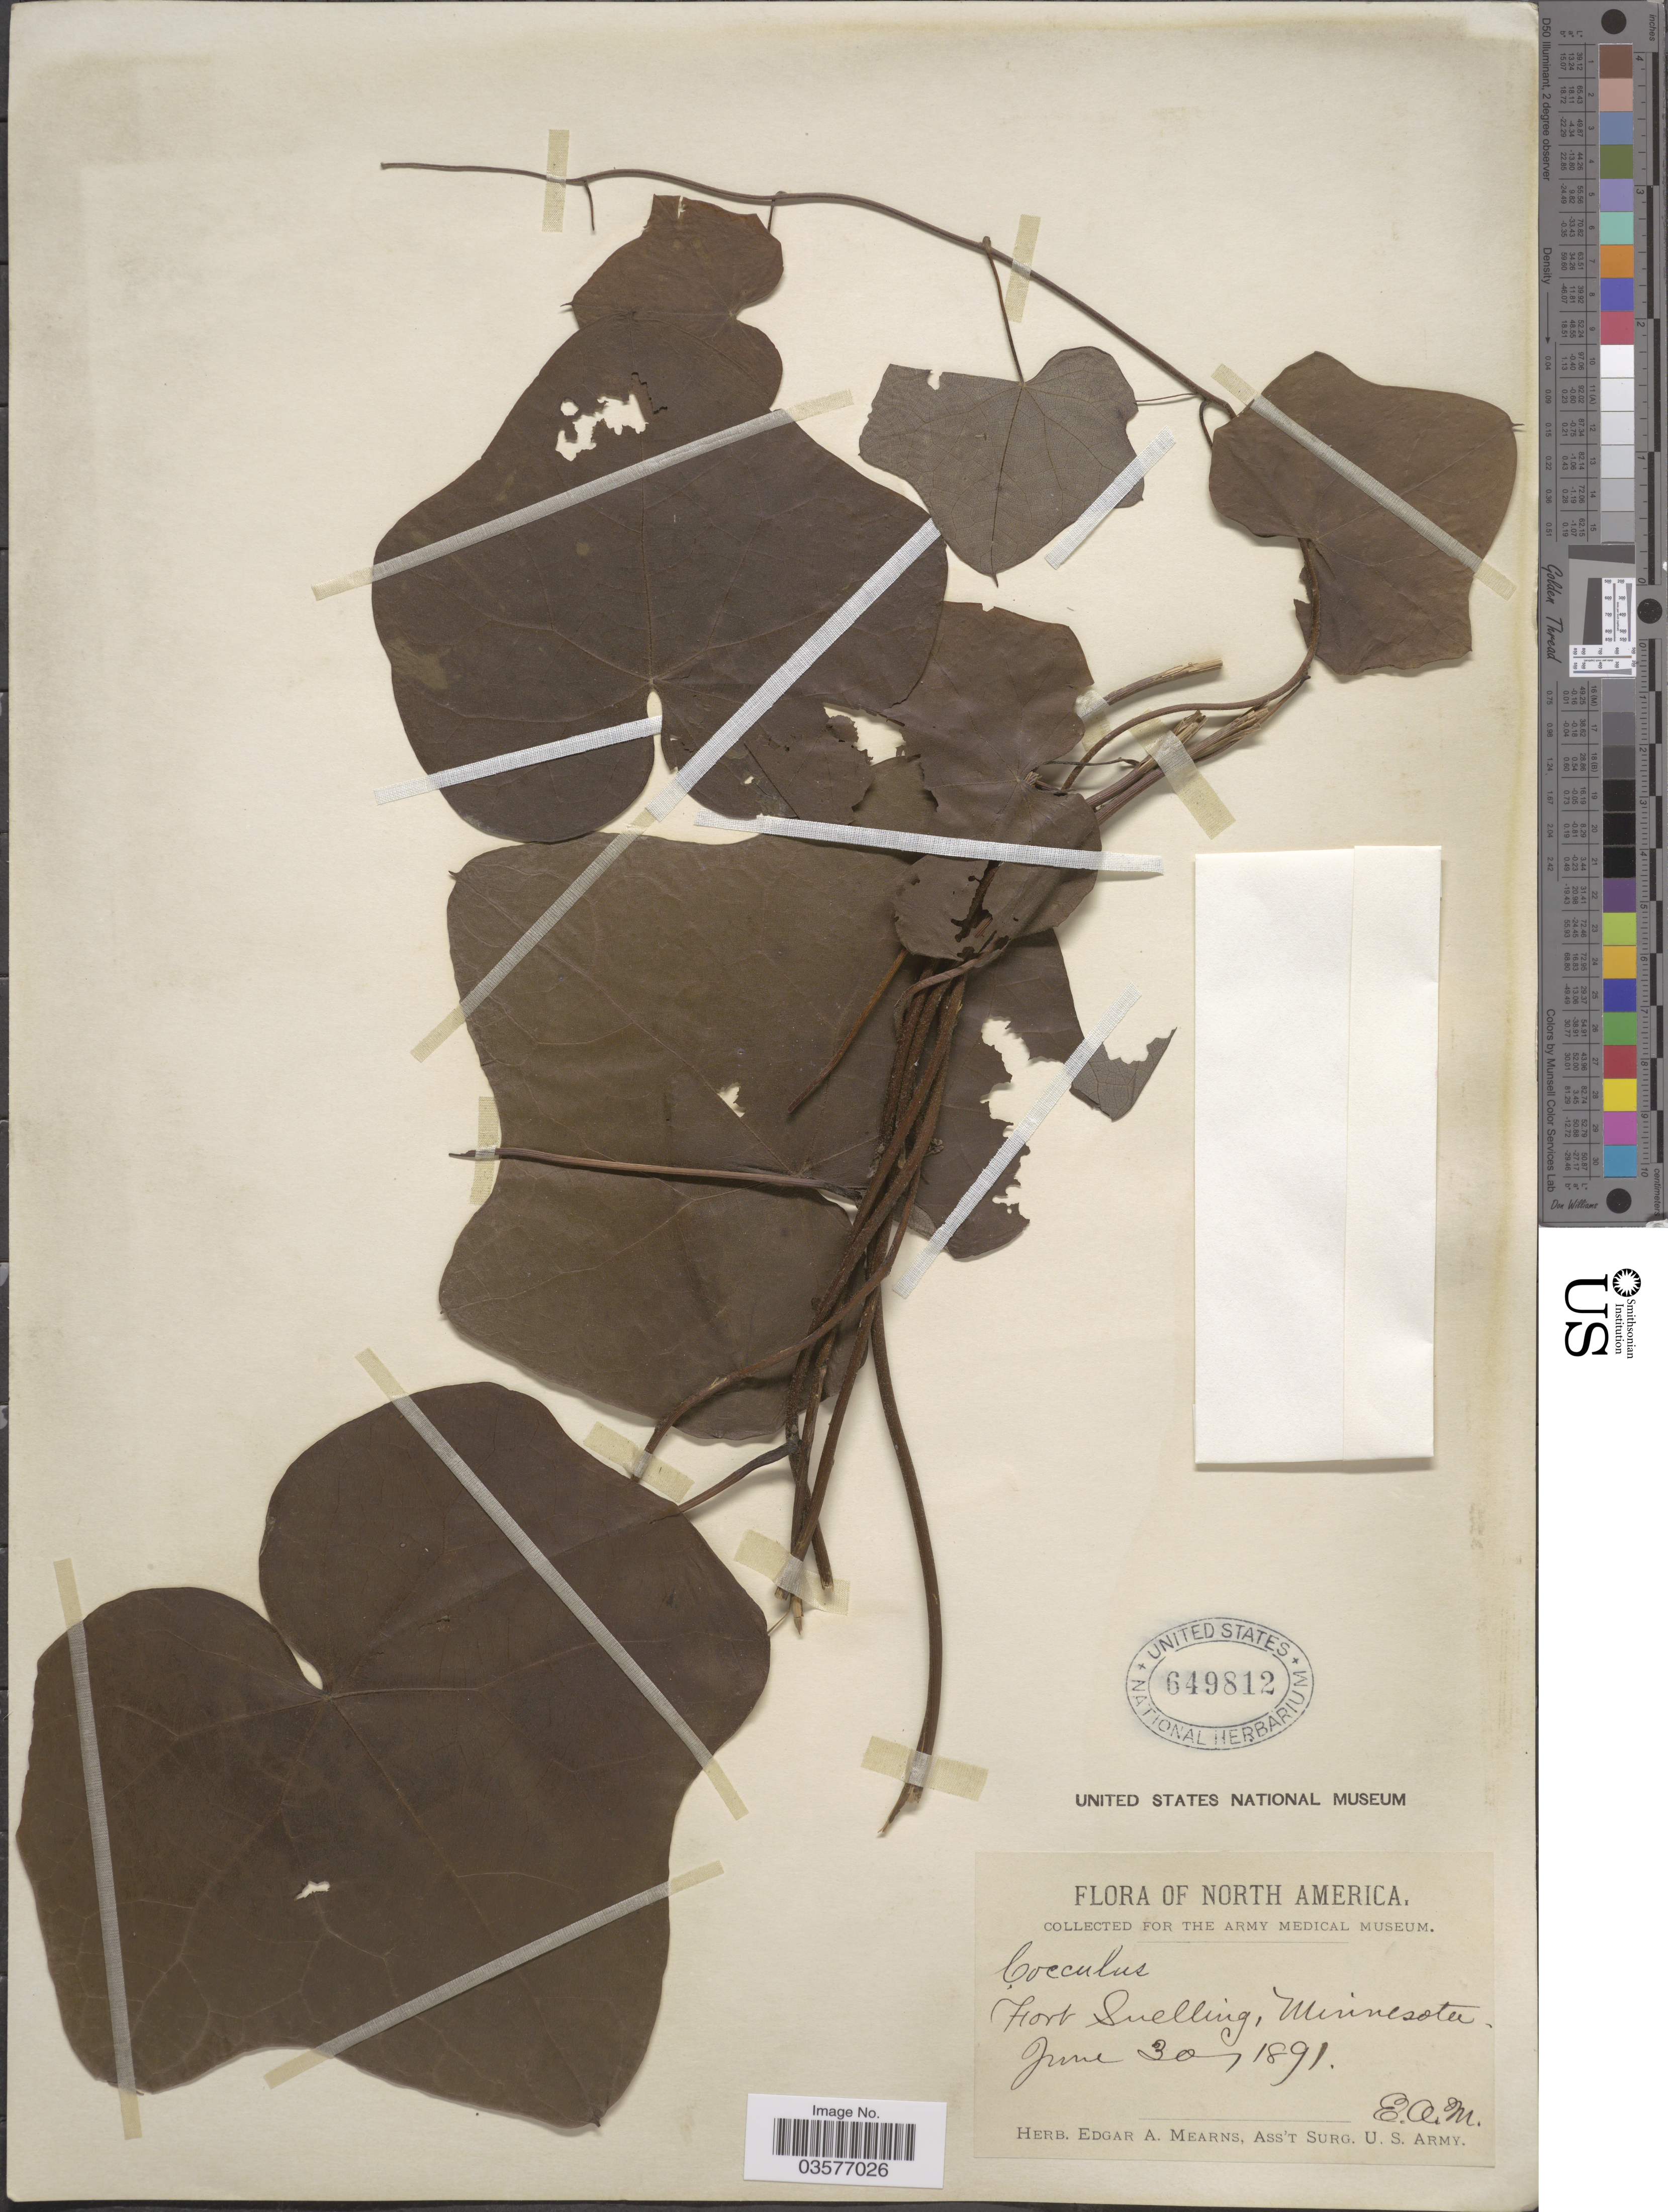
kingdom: Plantae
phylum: Tracheophyta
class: Magnoliopsida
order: Ranunculales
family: Menispermaceae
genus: Menispermum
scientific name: Menispermum canadense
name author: L.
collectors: E. A. Mearns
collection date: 1891-06-30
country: United States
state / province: Minnesota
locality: Fort Snelling.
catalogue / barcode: US 649812